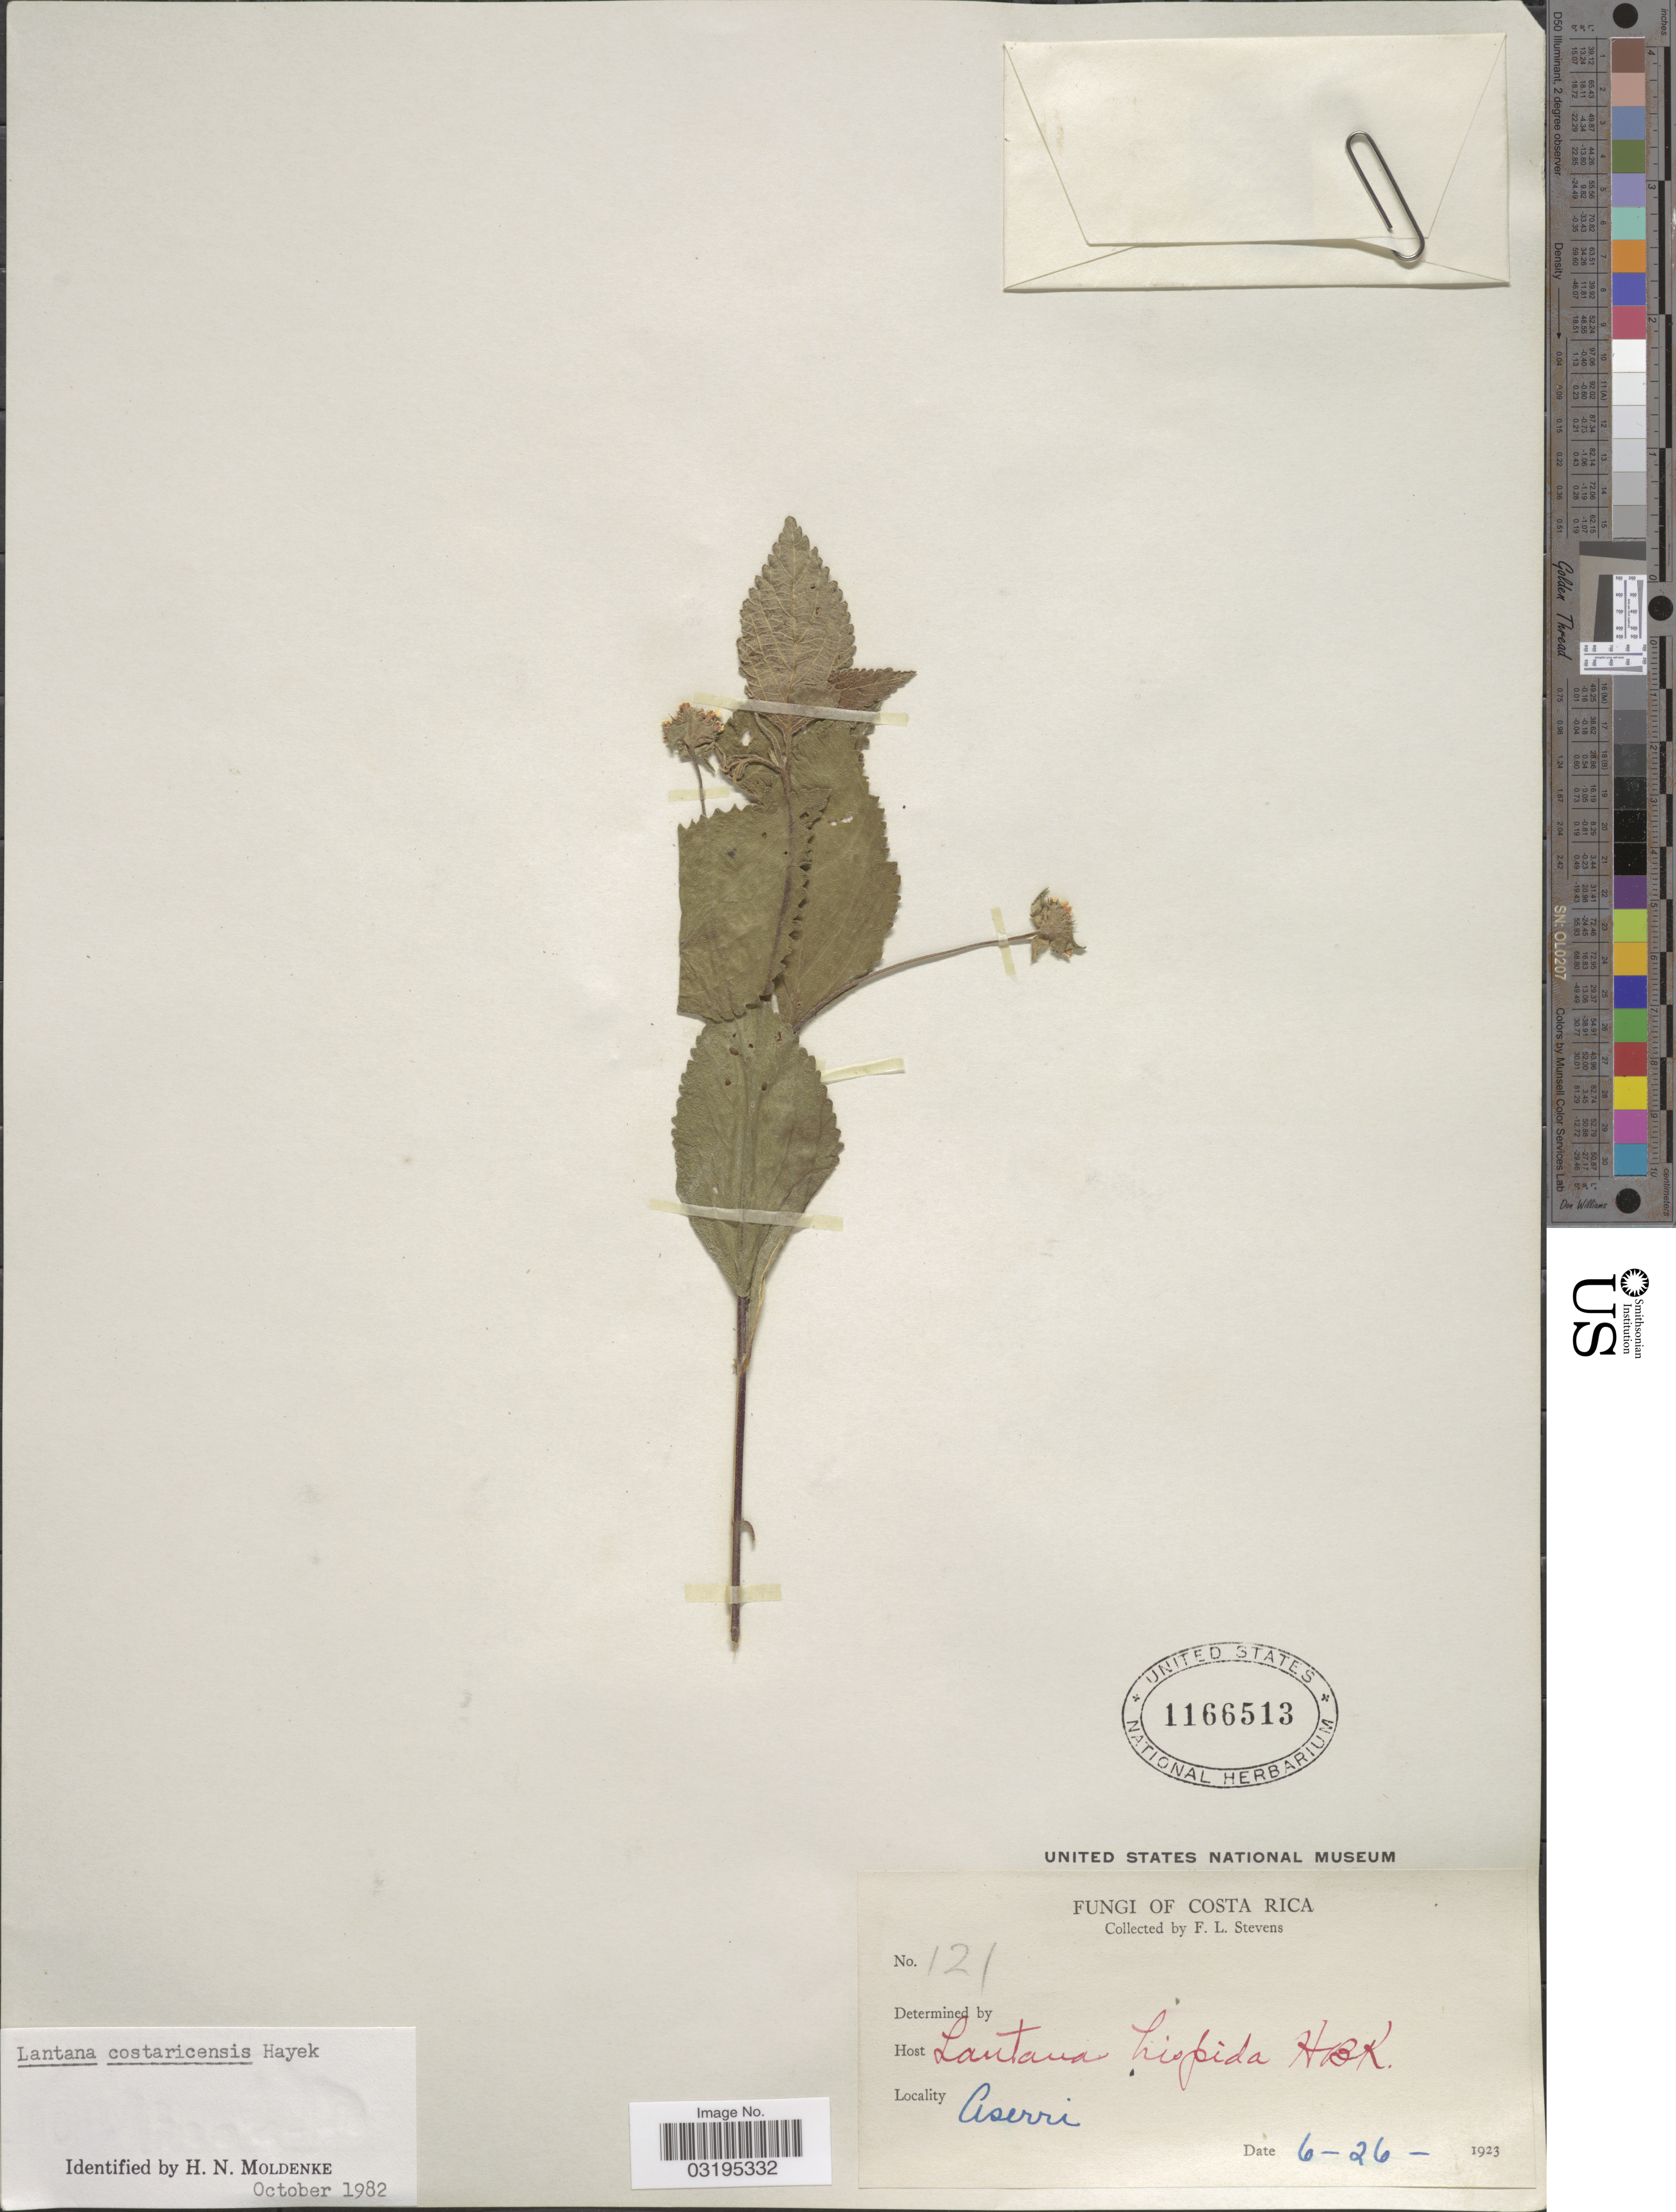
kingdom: Plantae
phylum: Tracheophyta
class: Magnoliopsida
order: Lamiales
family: Verbenaceae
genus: Lantana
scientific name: Lantana costaricensis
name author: Hayek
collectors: F. L. Stevens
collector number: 121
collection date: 1923-06-26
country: Costa Rica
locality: Aserri.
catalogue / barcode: US 1166513